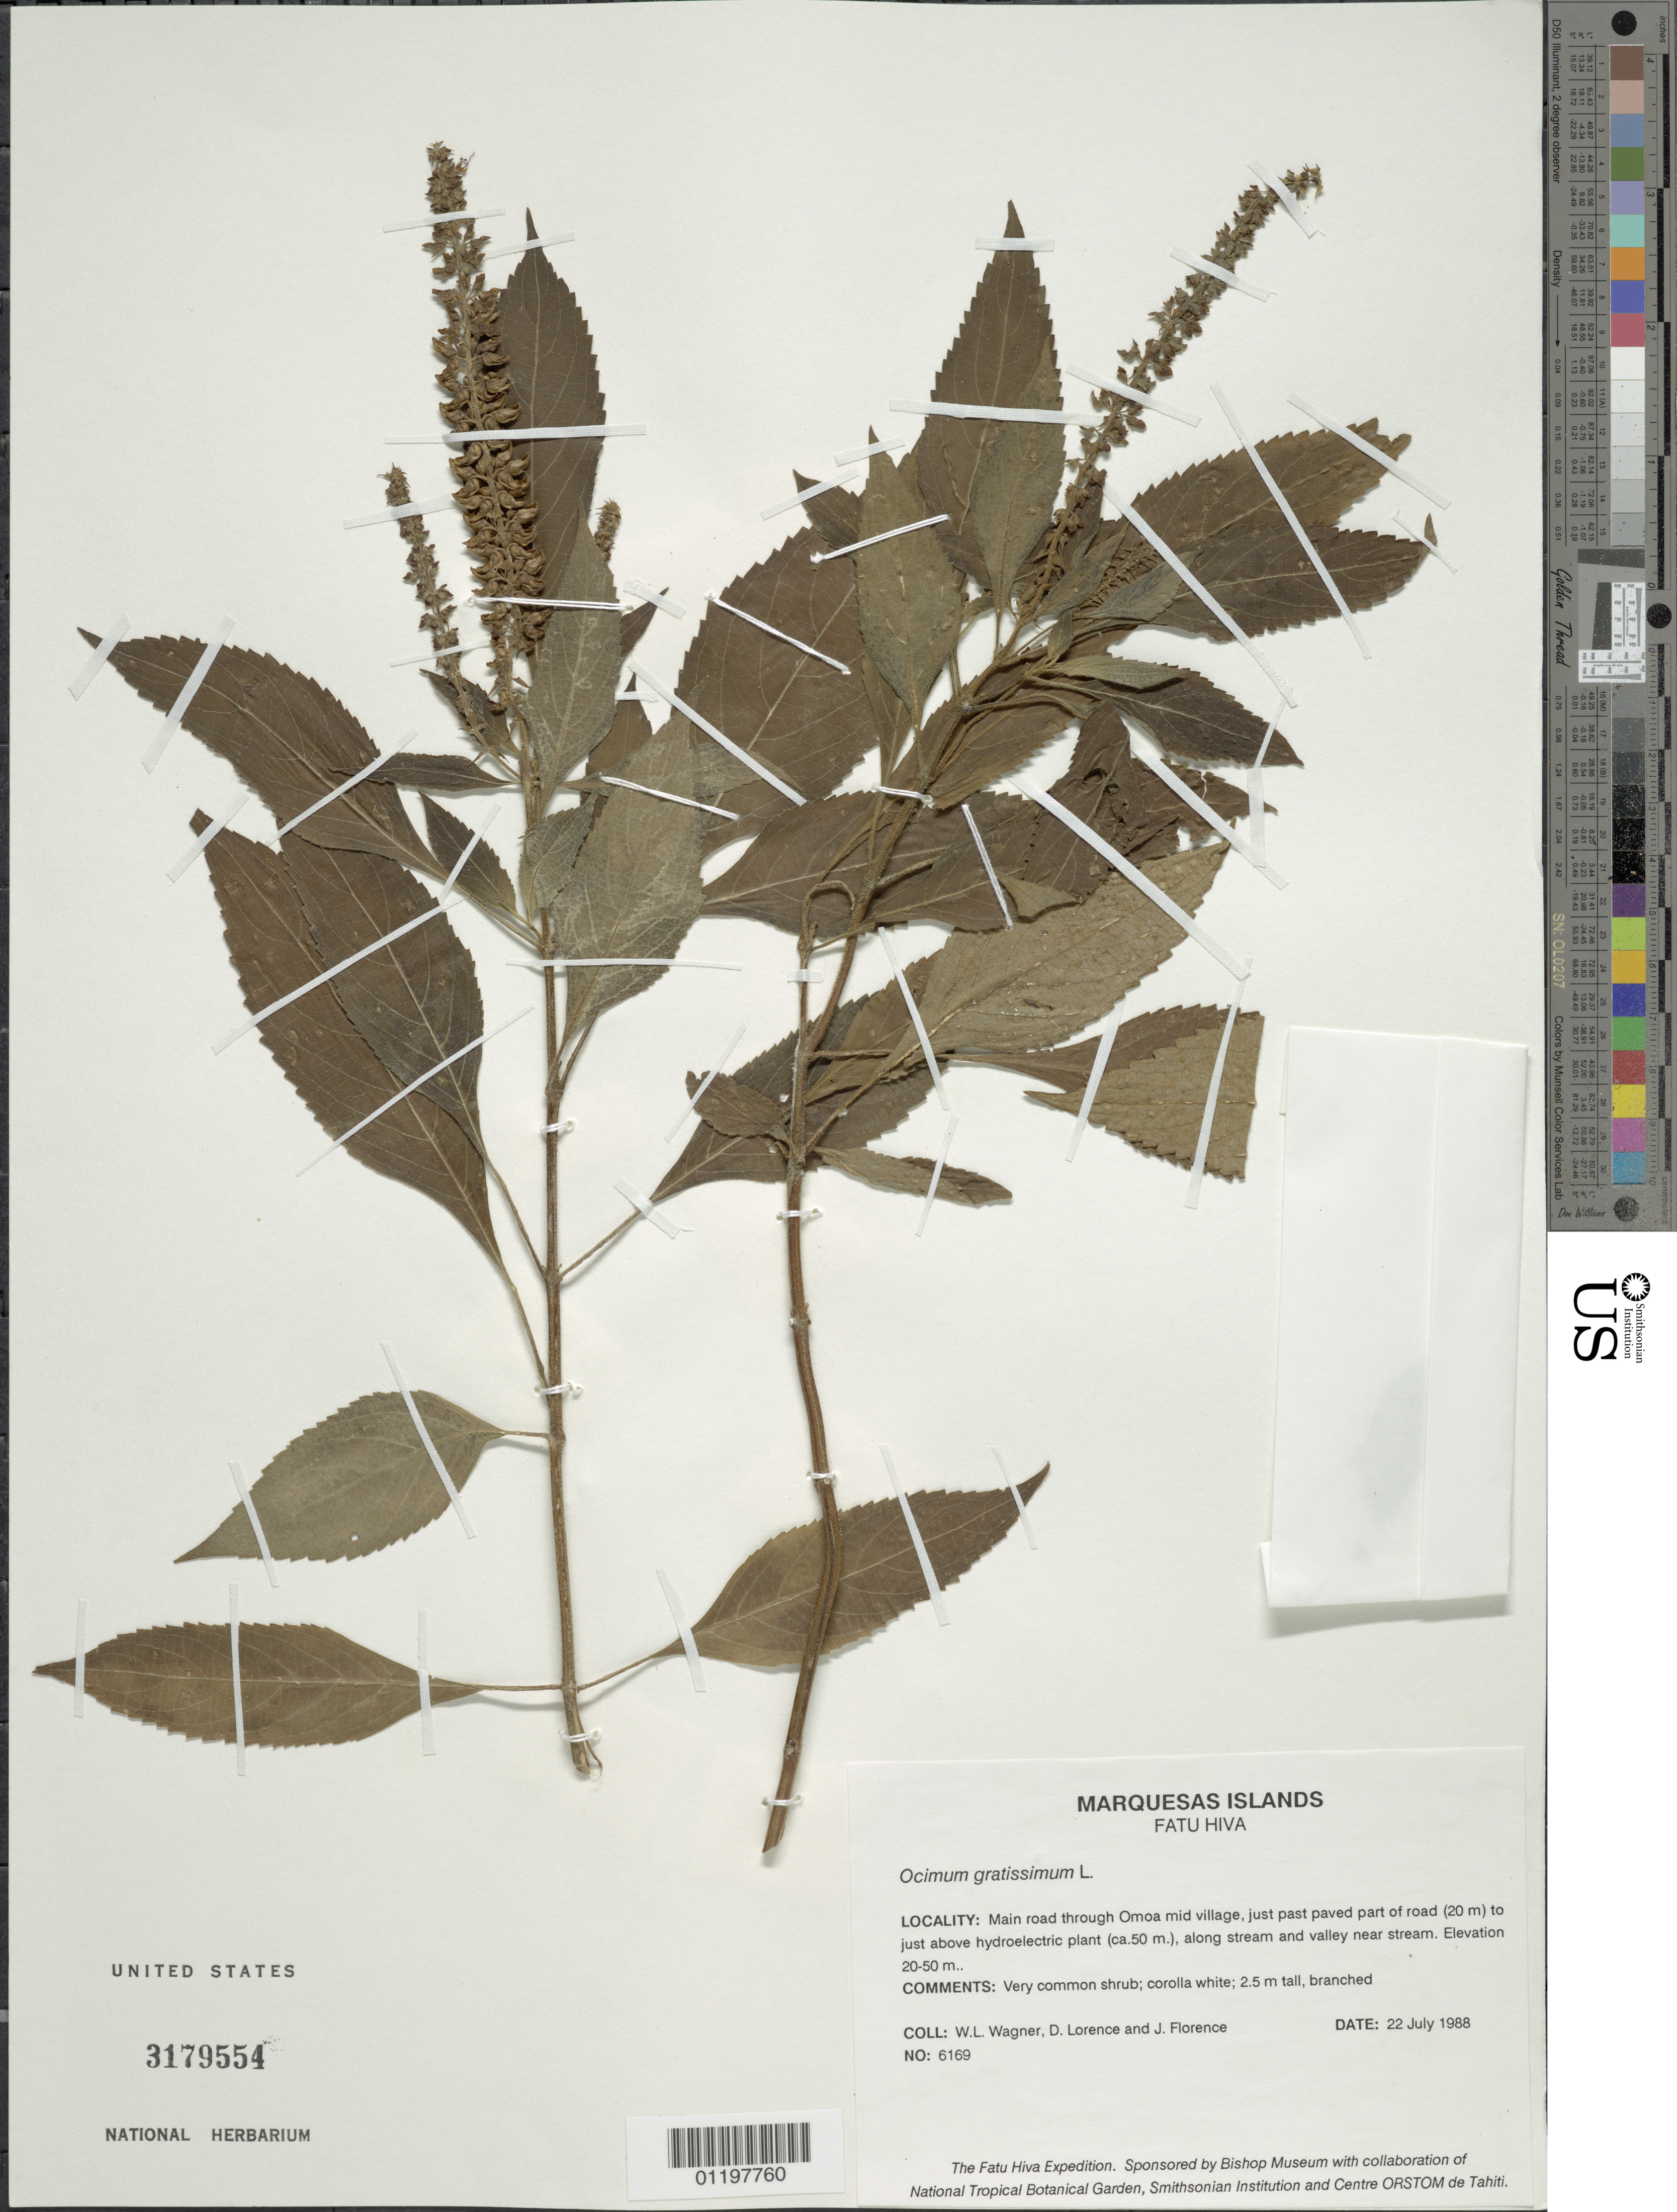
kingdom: Plantae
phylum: Tracheophyta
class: Magnoliopsida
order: Lamiales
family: Lamiaceae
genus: Ocimum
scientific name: Ocimum gratissimum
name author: L.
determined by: Florence, J.; Wagner, W. L.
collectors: W. L. Wagner, D. Lorence & J. Florence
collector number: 6169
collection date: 1988-07-22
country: French Polynesia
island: Fatu Hiva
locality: main road through 'Omo'a mid village, just past paved part of road (20 m) to just above electric plant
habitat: Along stream and valley near stream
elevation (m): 20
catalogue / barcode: US 3179554